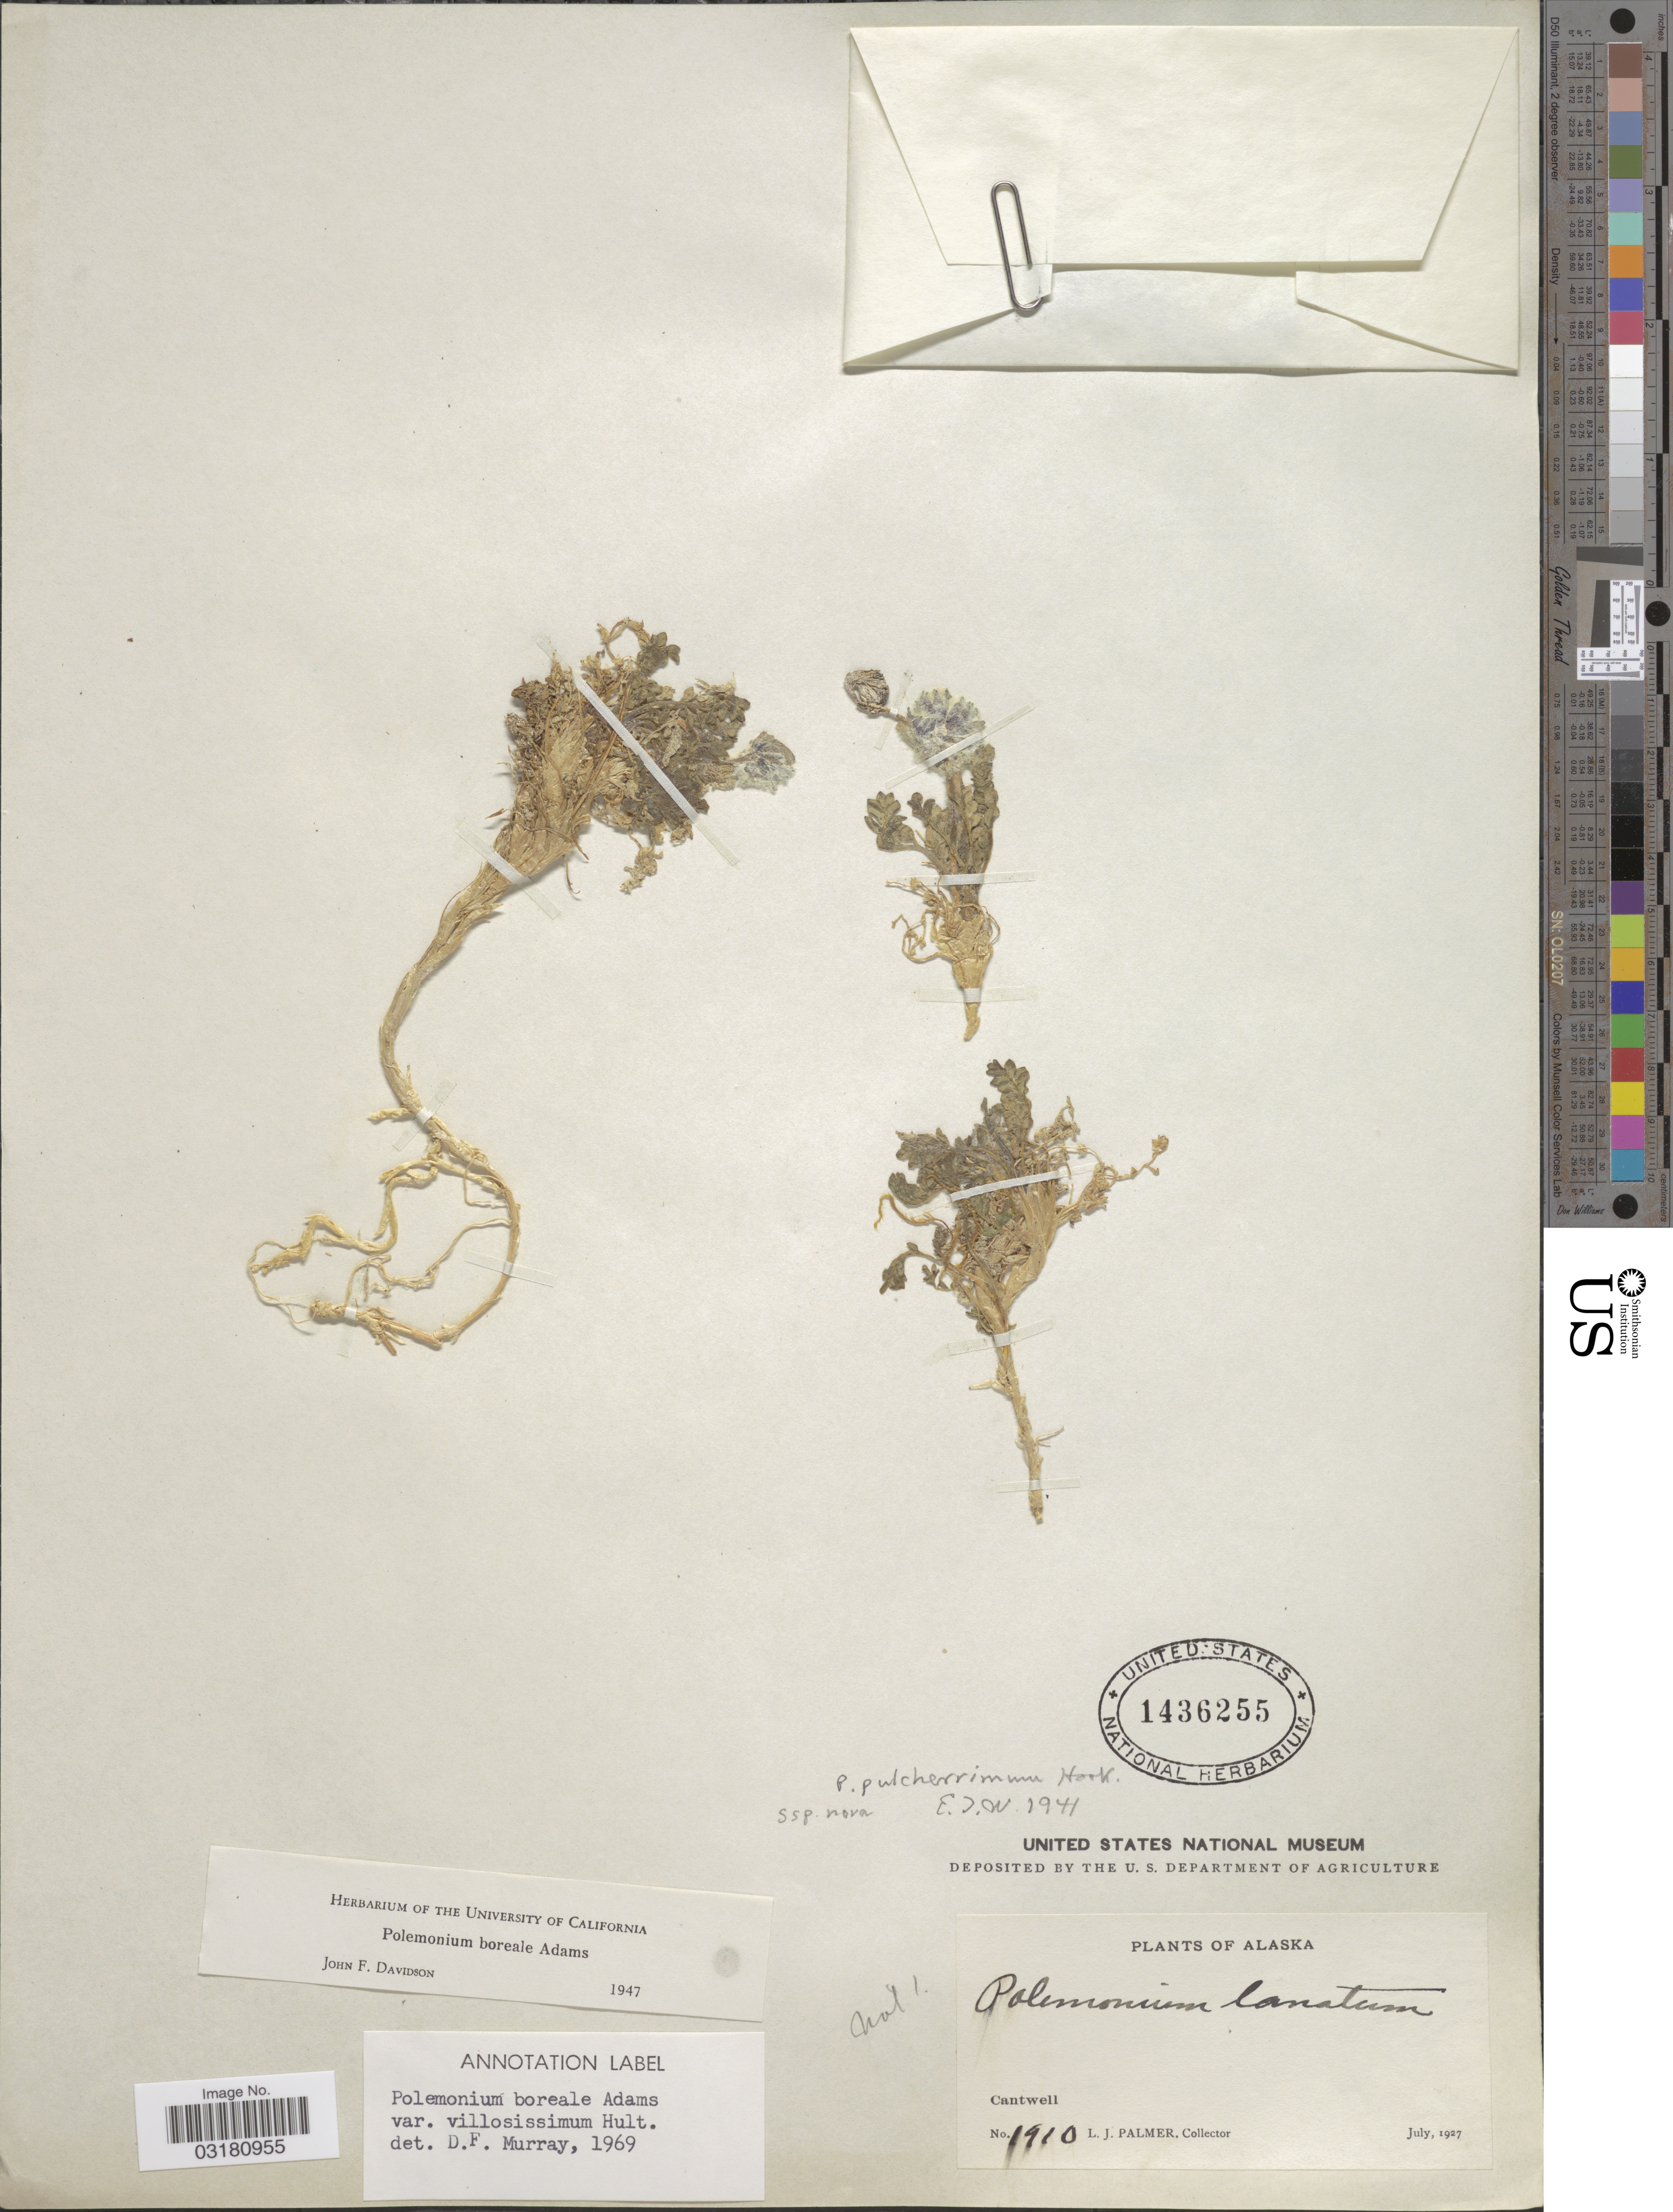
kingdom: Plantae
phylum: Tracheophyta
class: Magnoliopsida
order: Ericales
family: Polemoniaceae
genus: Polemonium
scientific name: Polemonium boreale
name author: Adams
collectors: L. J. Palmer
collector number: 1910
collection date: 1927-07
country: United States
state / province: Alaska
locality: Cantwell.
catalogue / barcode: US 1436255